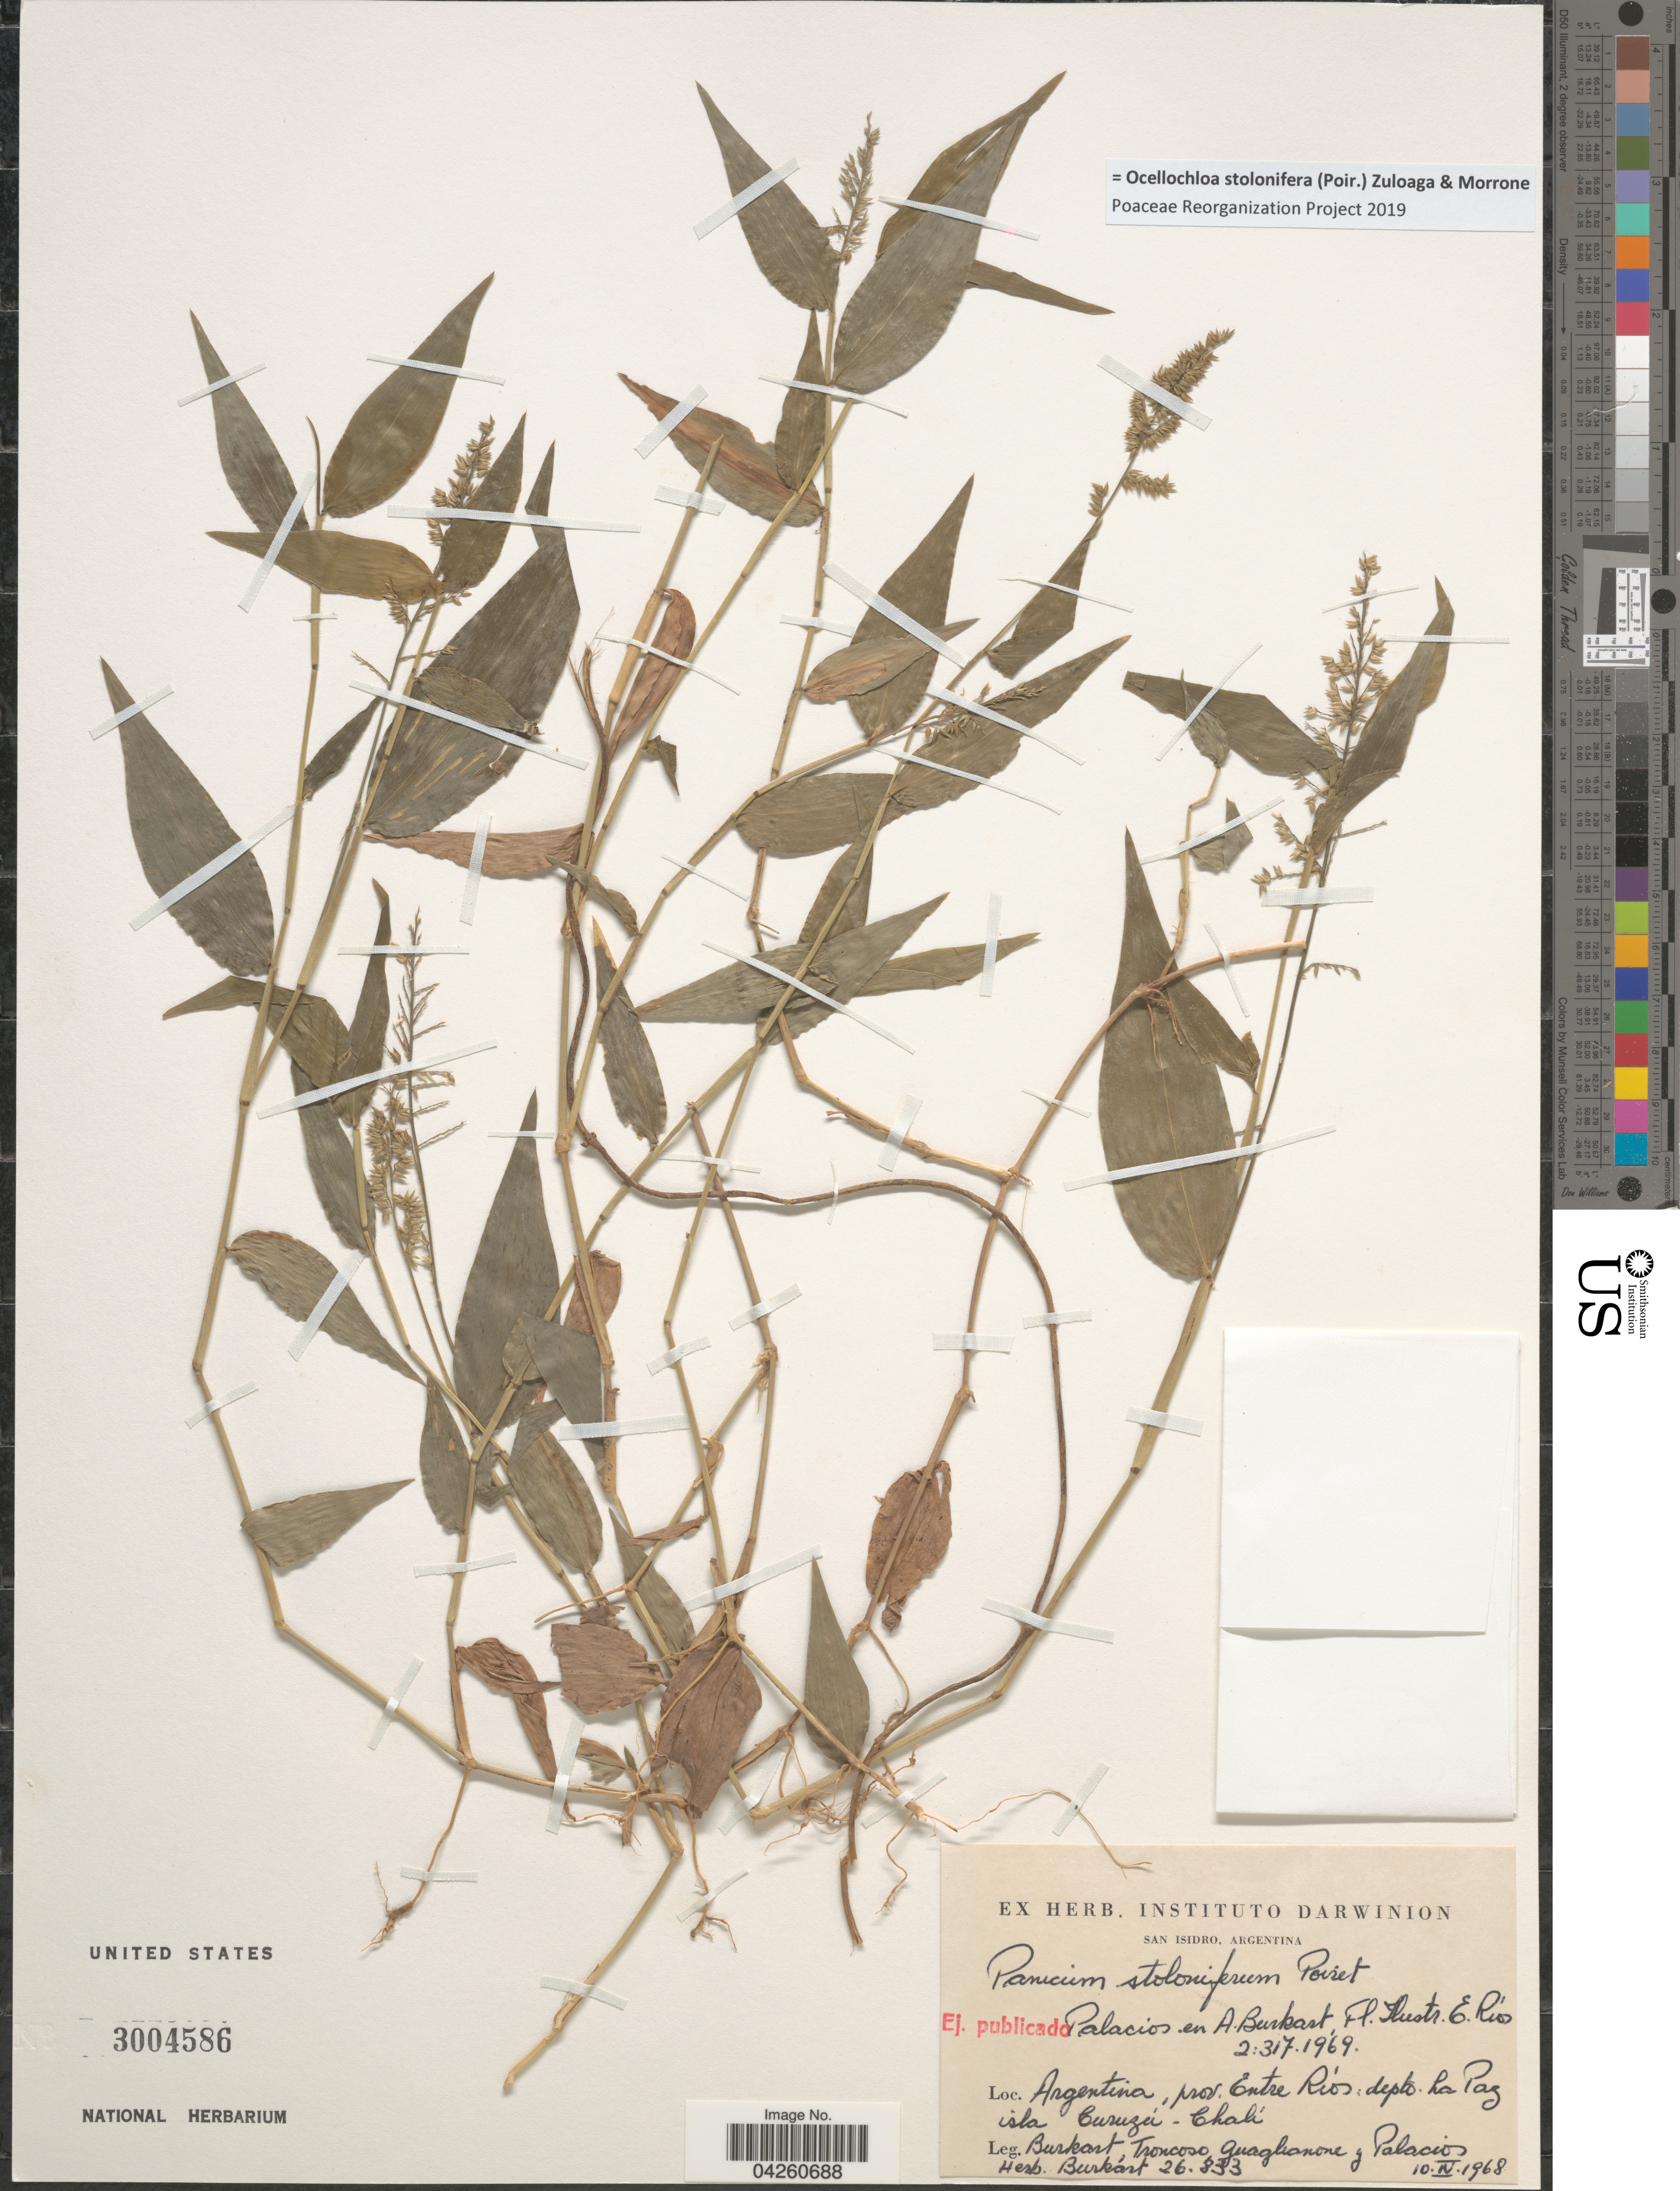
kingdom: Plantae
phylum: Tracheophyta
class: Liliopsida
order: Poales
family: Poaceae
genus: Ocellochloa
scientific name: Ocellochloa stolonifera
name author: (Poir.) Zuloaga & Morrone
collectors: -- Burkart, Troncoso, Guaglianone & Palacios, --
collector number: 26833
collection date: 1968-04-10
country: Argentina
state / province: Entre Rios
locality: Depto. La Paz. Isla Curuzei - Chalí.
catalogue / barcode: US 3004586